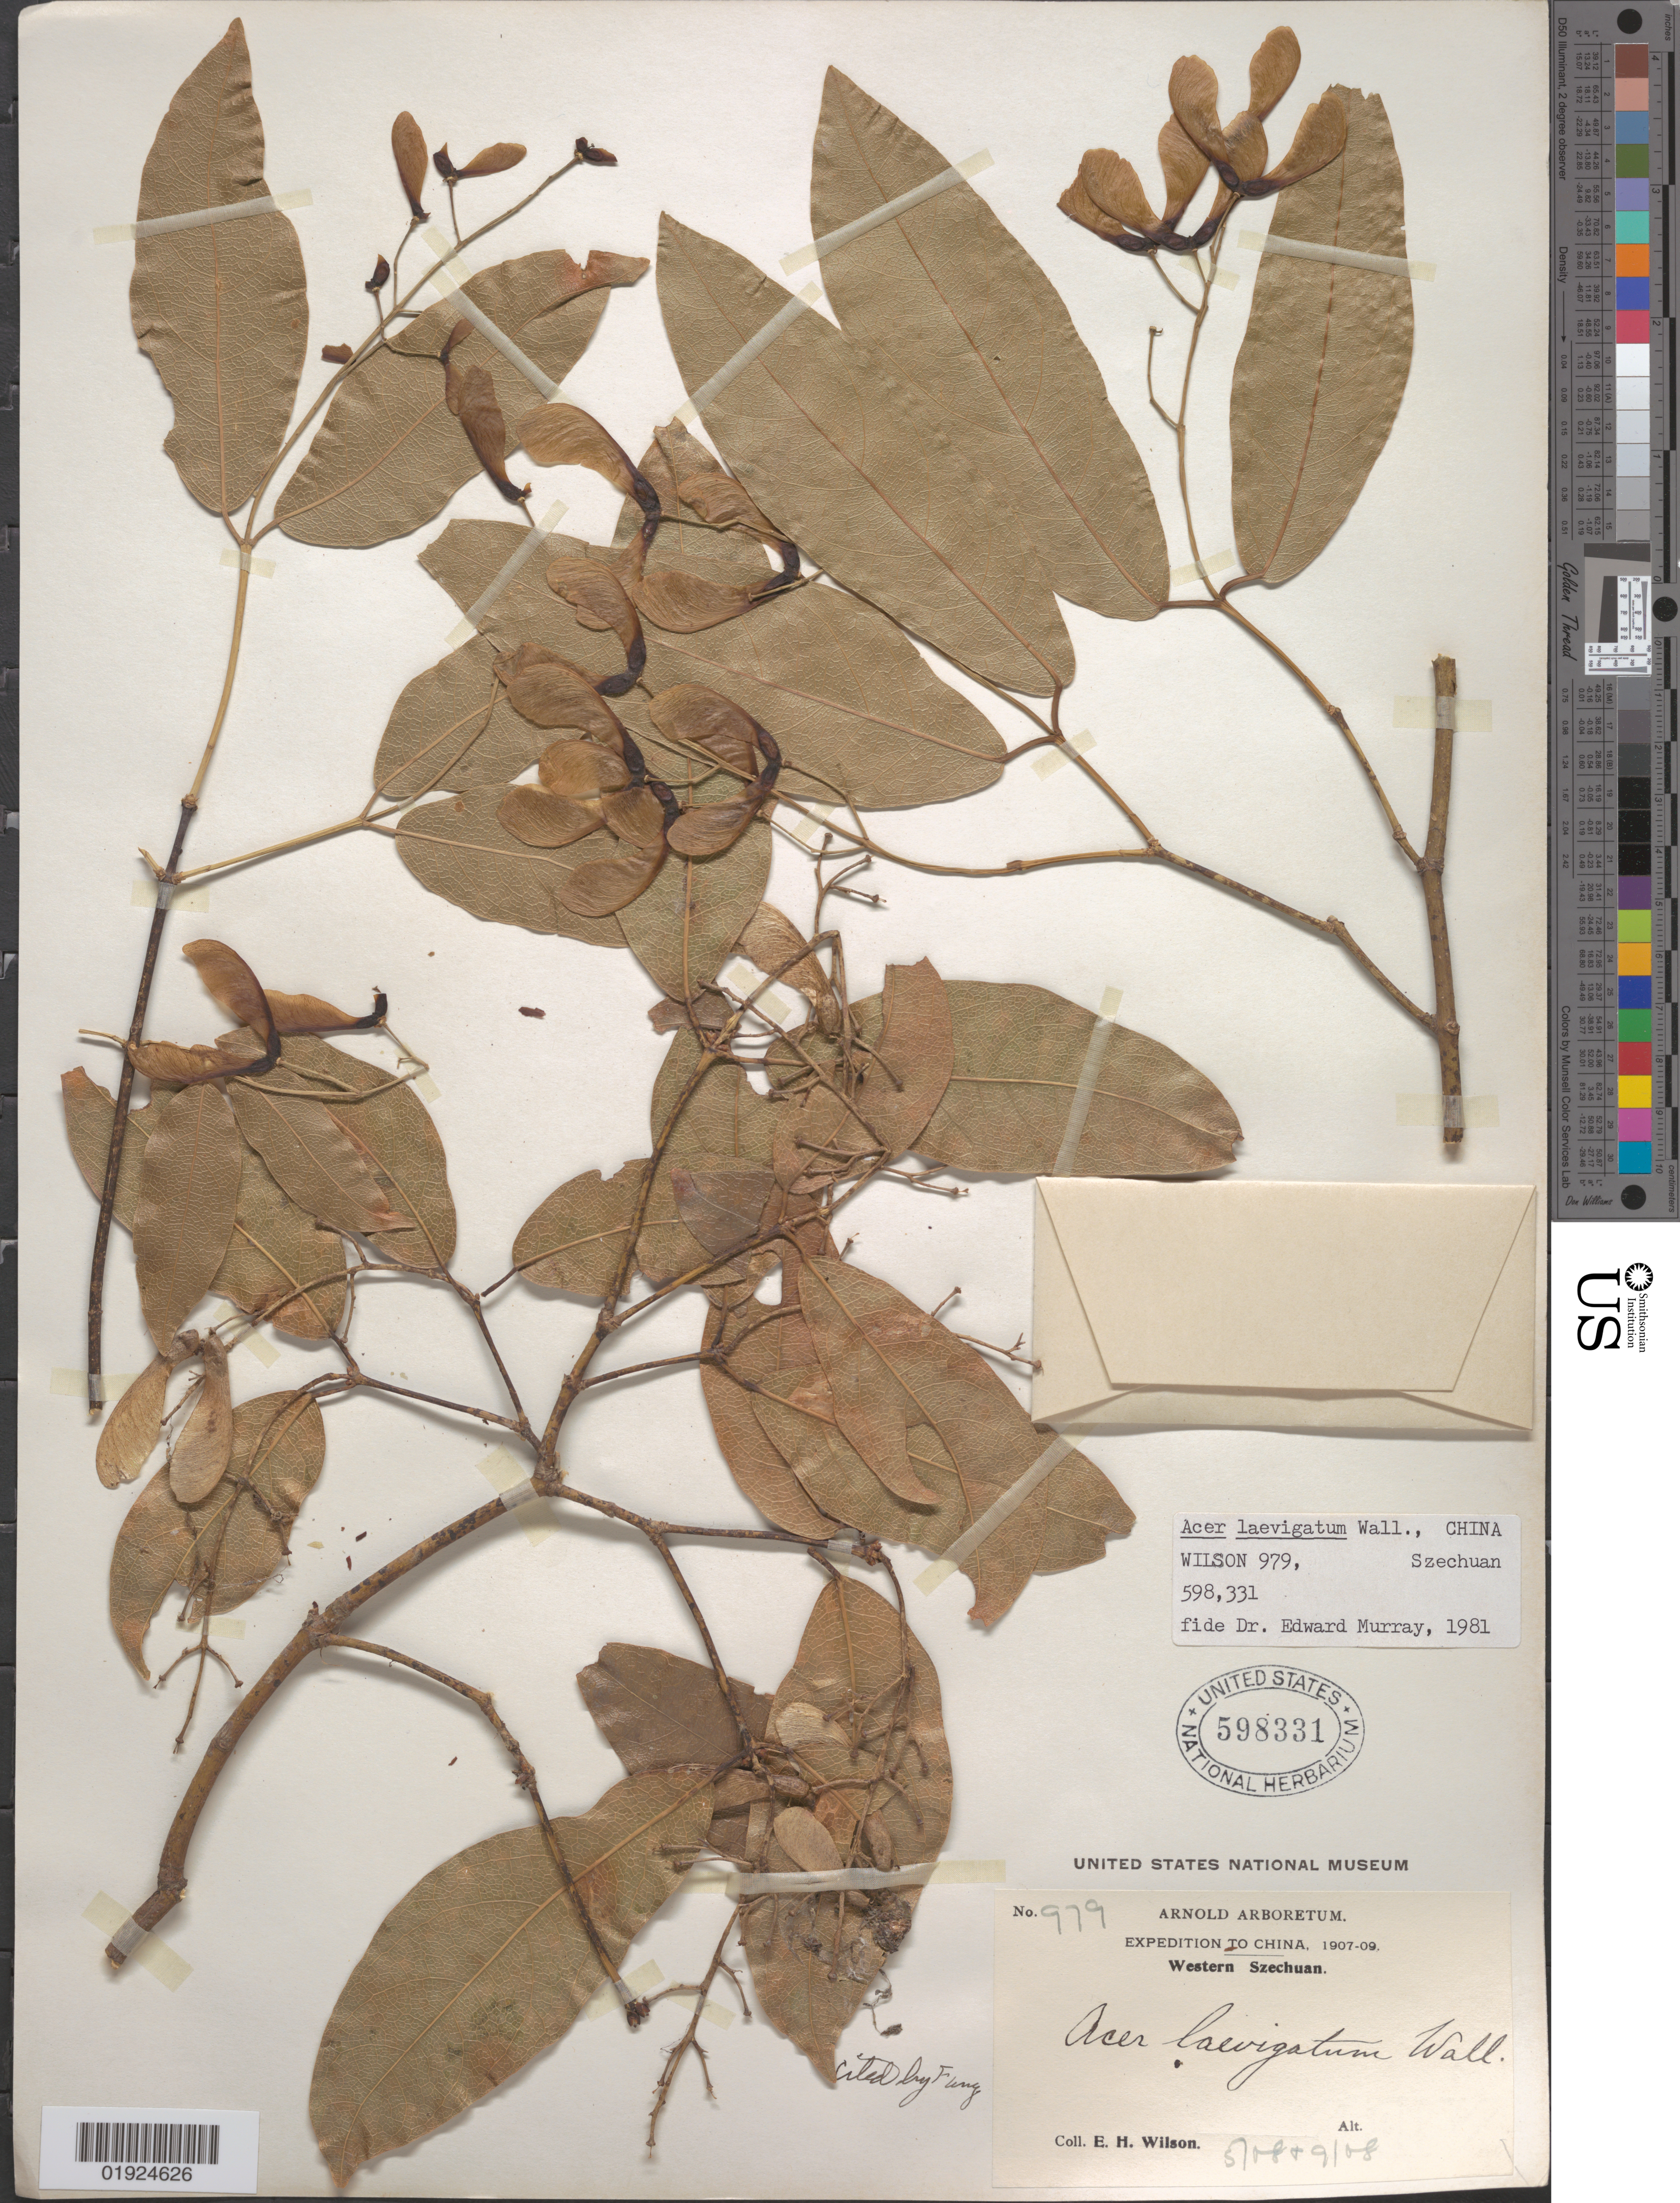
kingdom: Plantae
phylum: Tracheophyta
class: Magnoliopsida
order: Sapindales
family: Sapindaceae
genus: Acer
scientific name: Acer laevigatum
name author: Wall.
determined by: Murray, Edward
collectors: E. H. Wilson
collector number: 979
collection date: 1908-05,1908-09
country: China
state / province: Sichuan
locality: Western Szechuan [Sichuan]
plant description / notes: Note: same collection number -- different dates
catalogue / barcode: US 598331